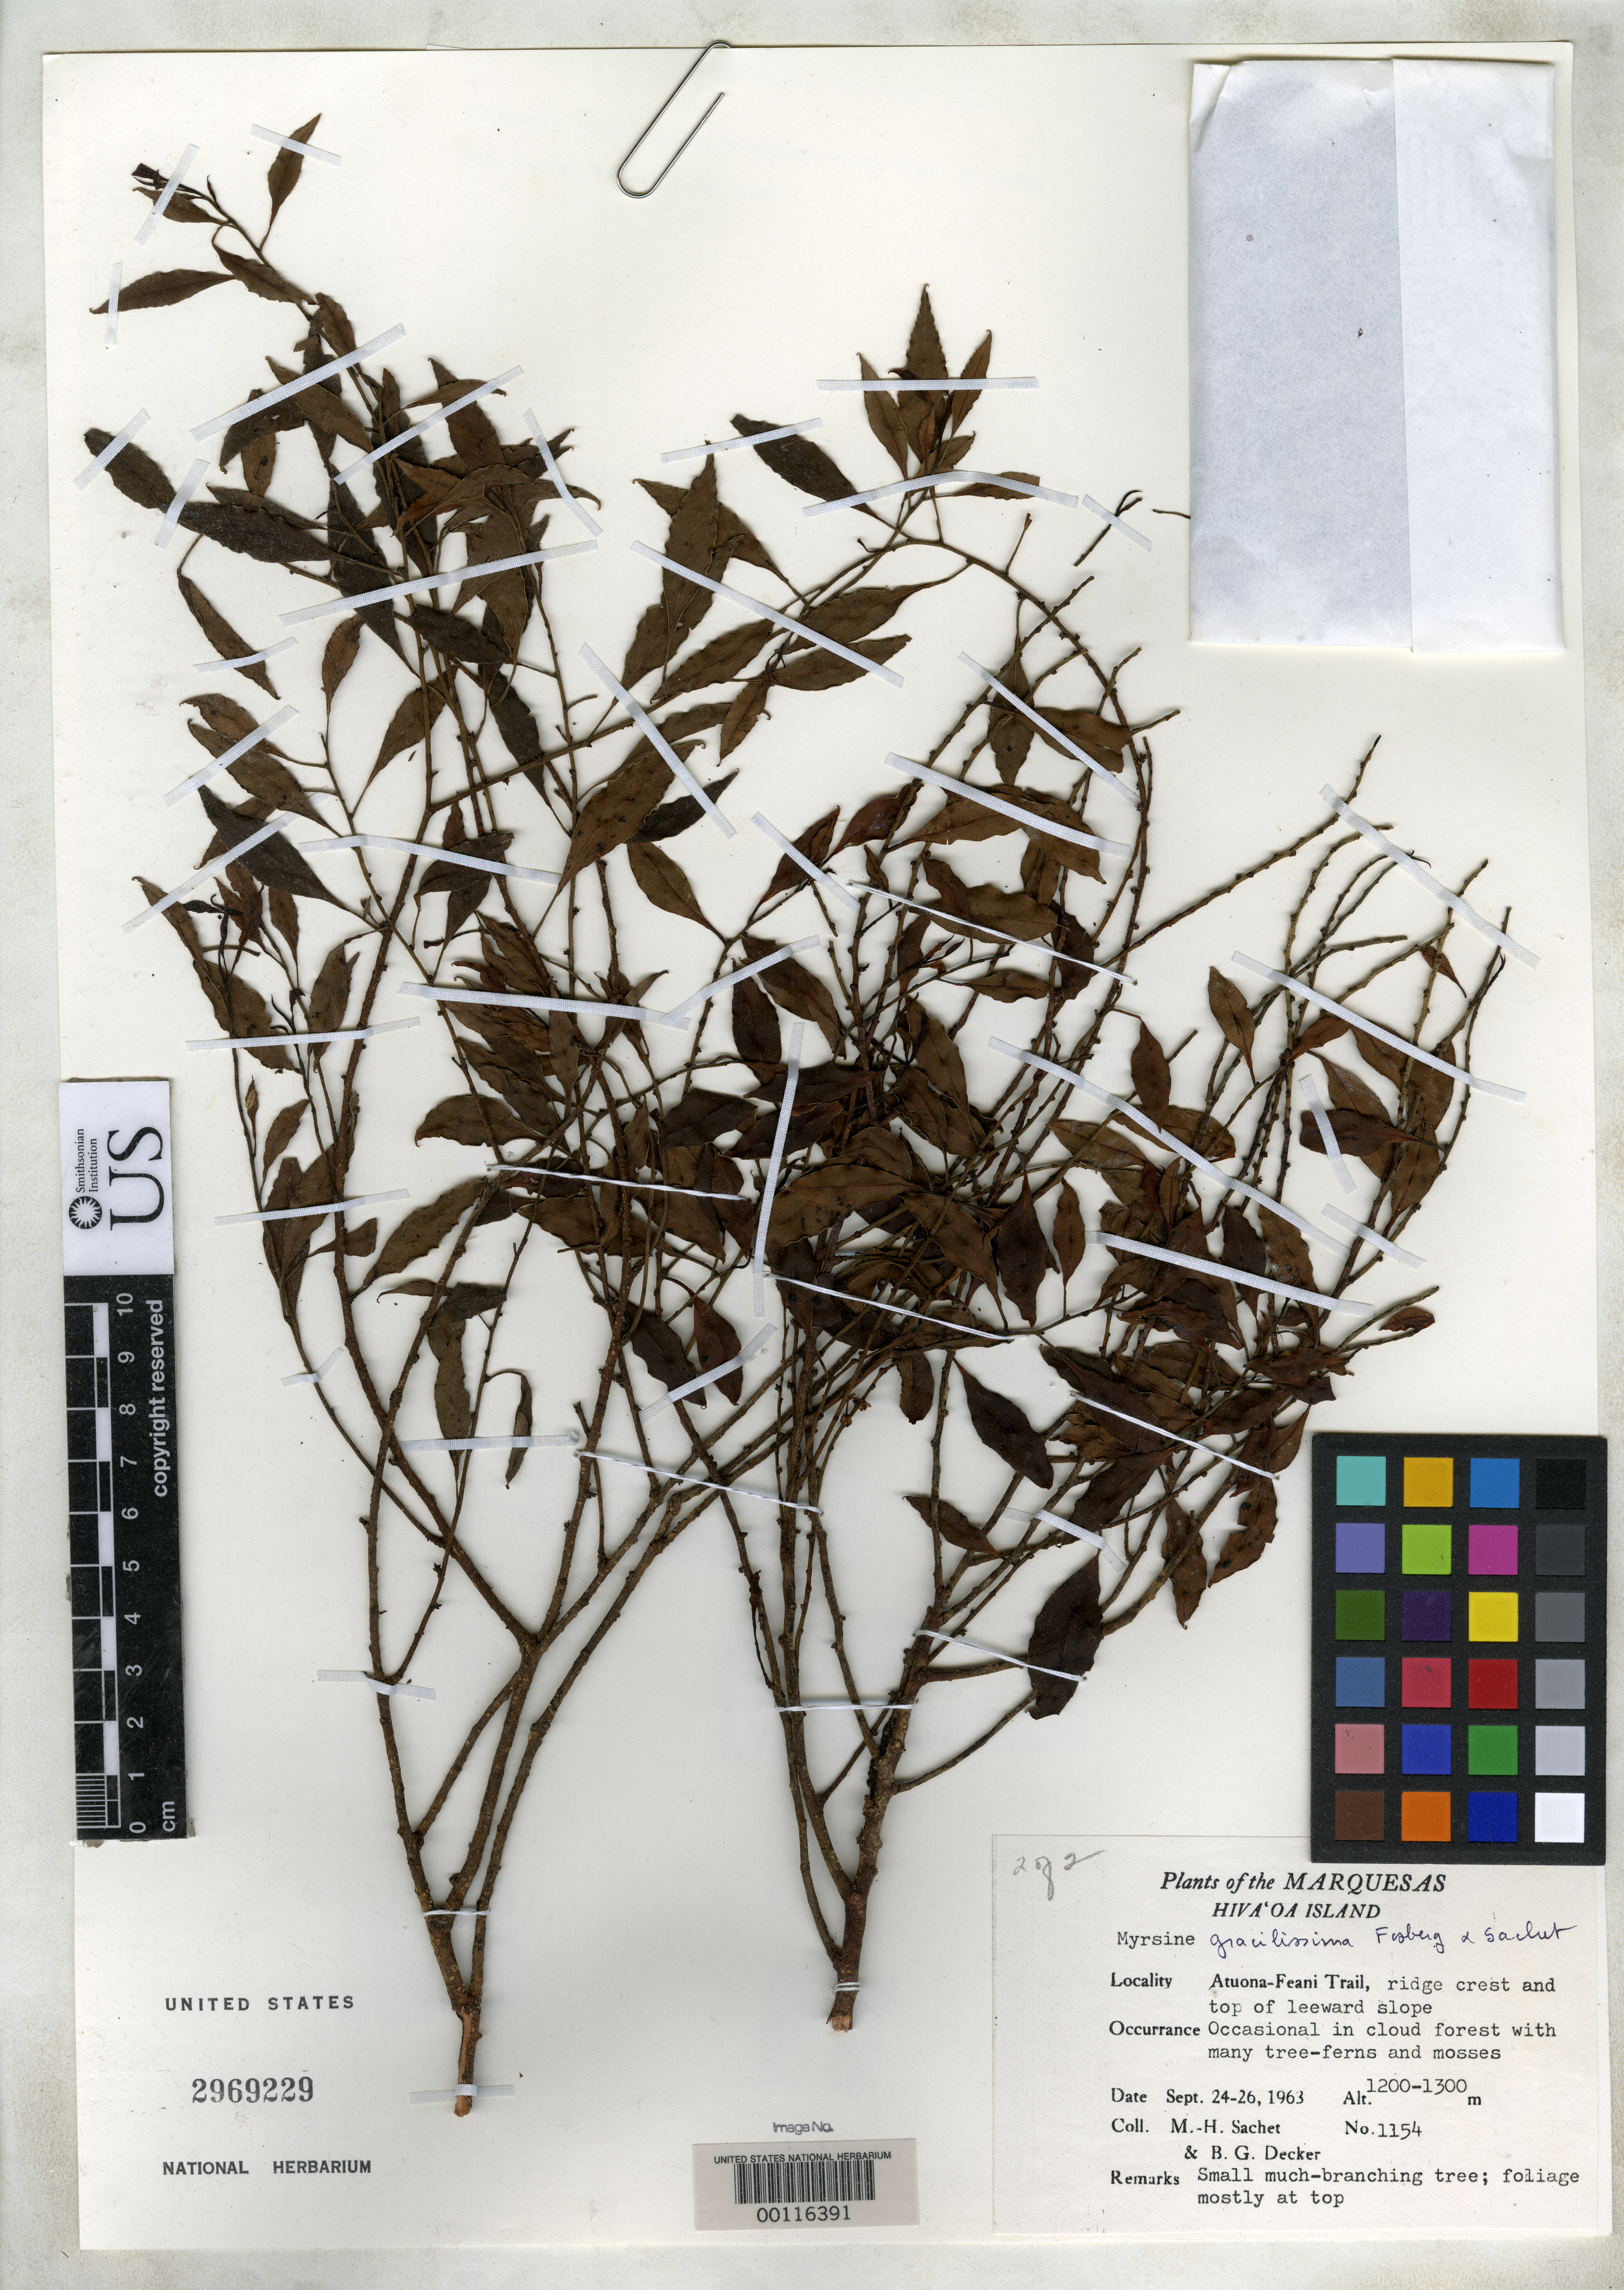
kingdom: Plantae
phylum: Tracheophyta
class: Magnoliopsida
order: Ericales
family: Primulaceae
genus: Myrsine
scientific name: Myrsine gracilissima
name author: Fosberg & Sachet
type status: Holotype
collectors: M.-H. Sachet & B. Decker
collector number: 1154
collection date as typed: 24 Sep 1963 to 26 Sep 1963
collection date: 1963-09-24/1963-09-26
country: French Polynesia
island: Hiva Oa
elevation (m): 1200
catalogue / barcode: US 2969229